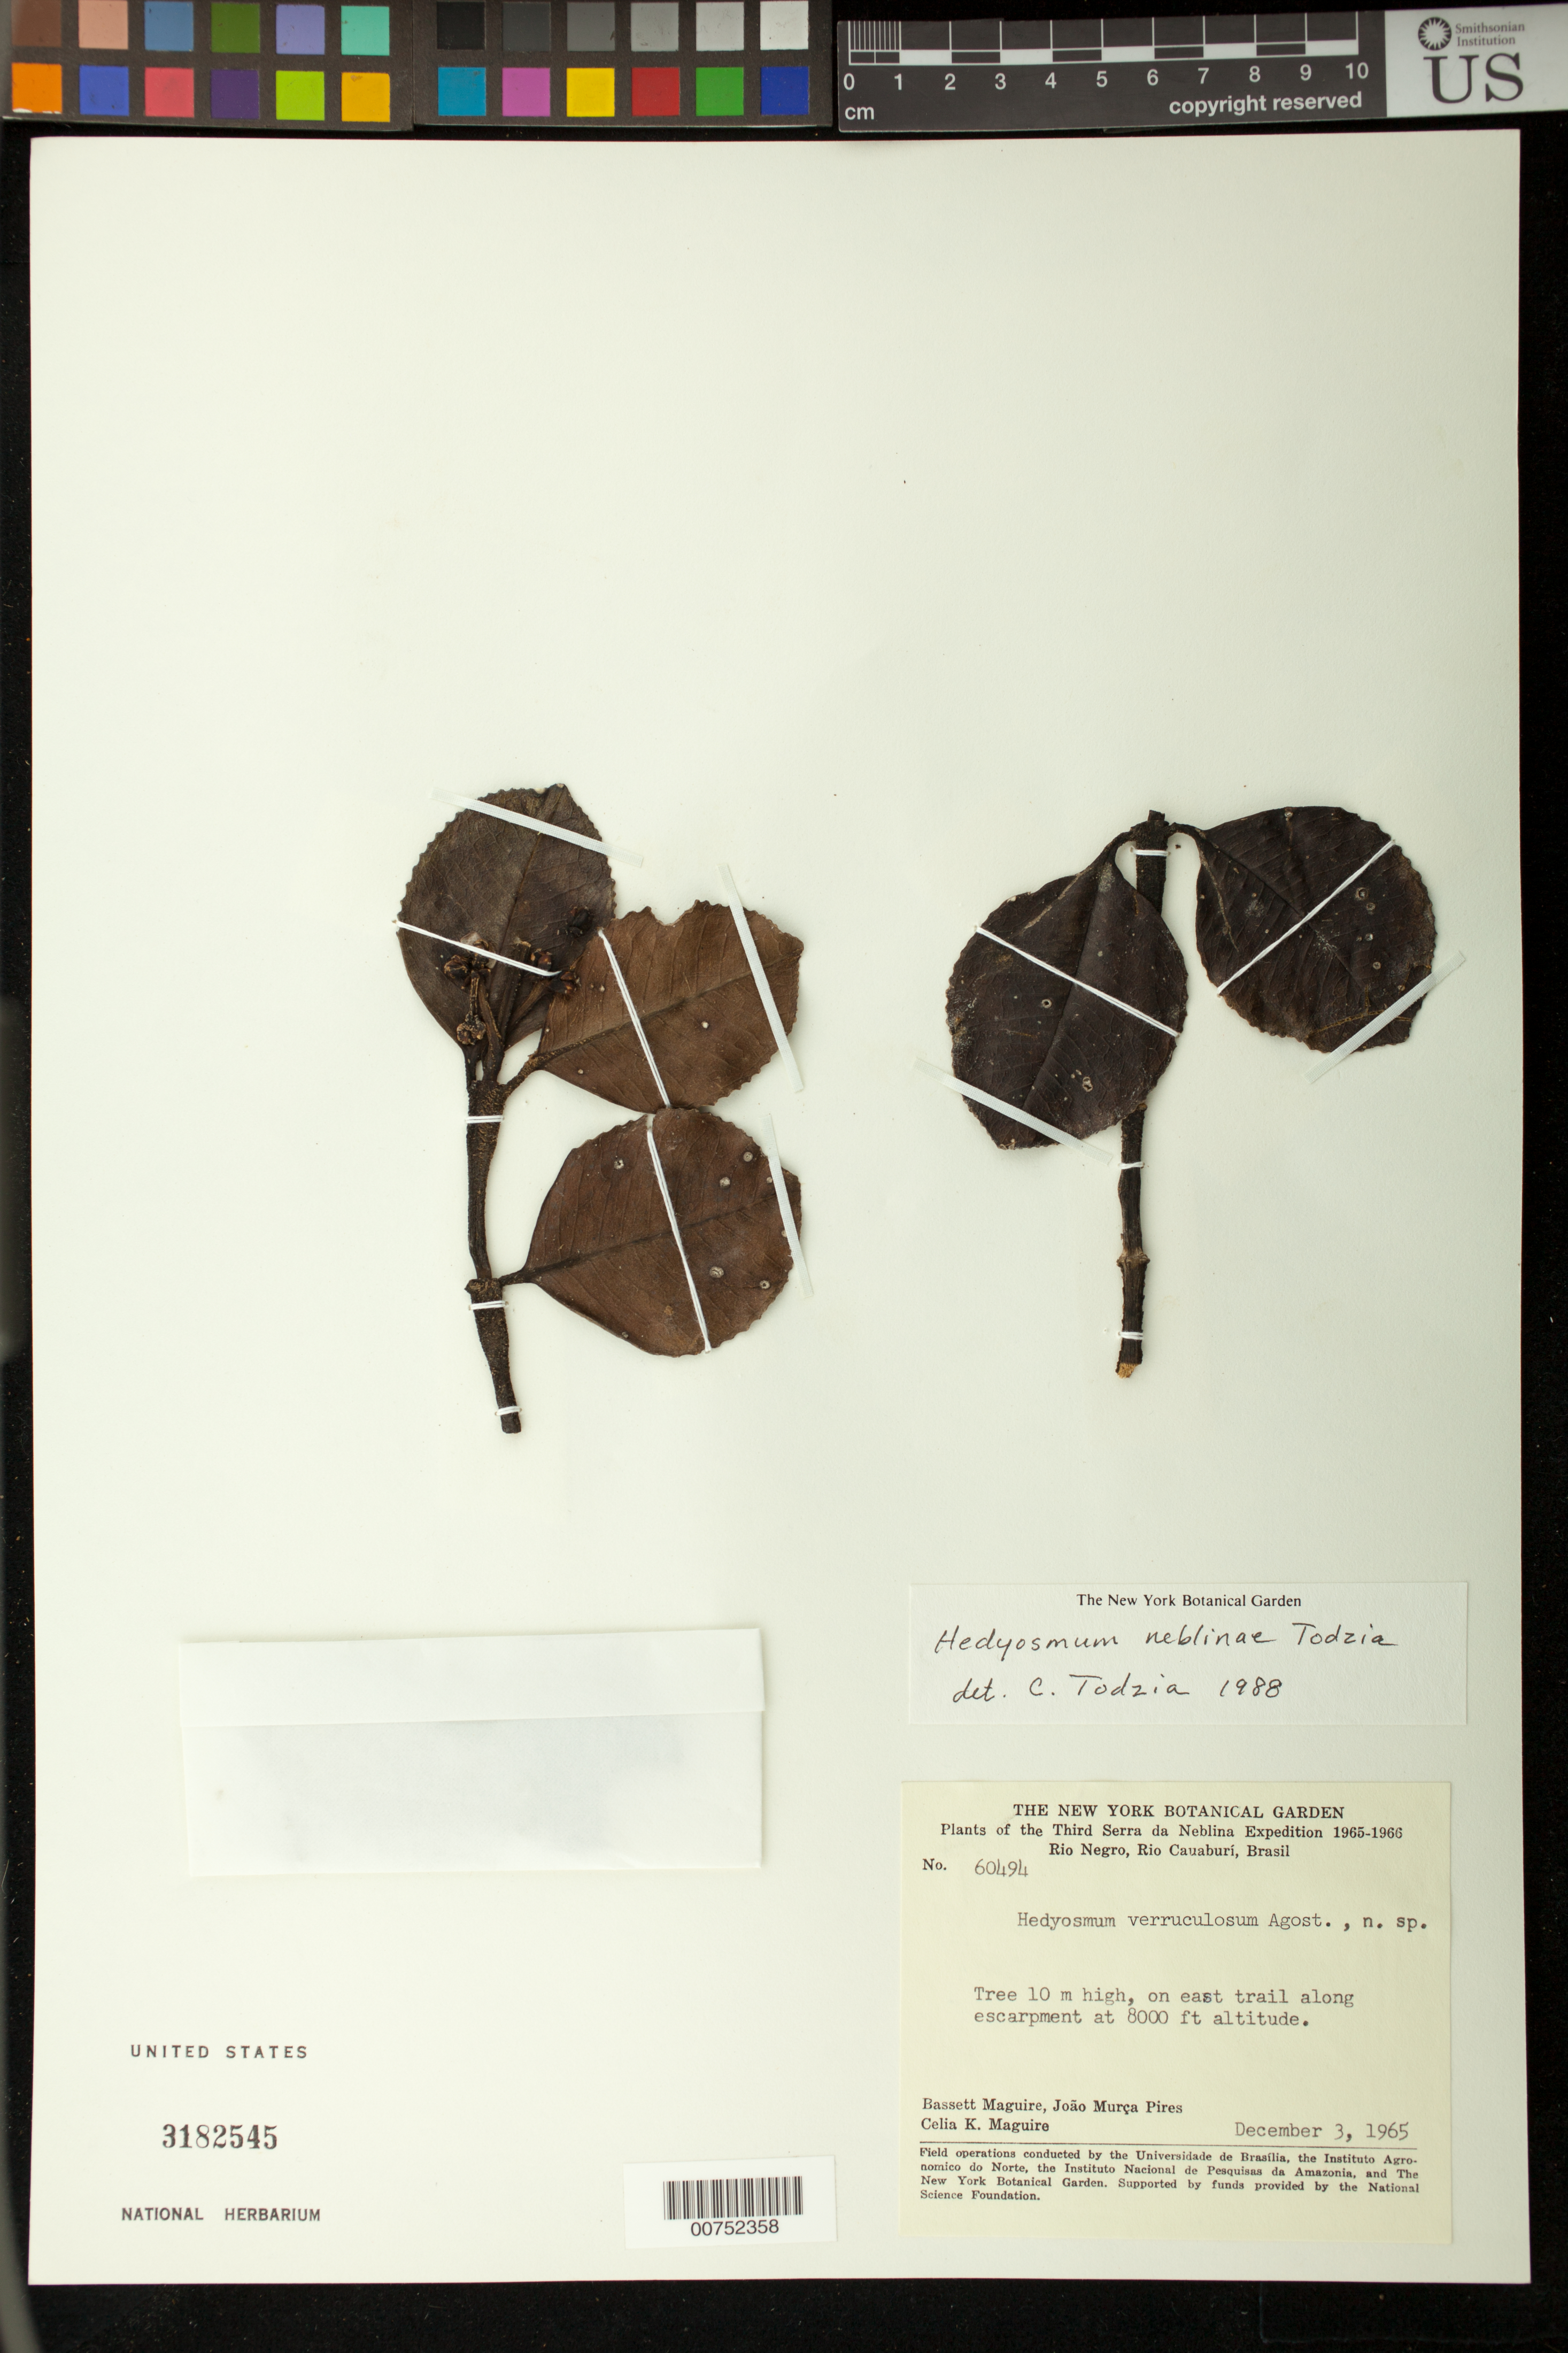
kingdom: Plantae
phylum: Tracheophyta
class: Magnoliopsida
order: Chloranthales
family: Chloranthaceae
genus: Hedyosmum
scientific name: Hedyosmum neblinae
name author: Todzia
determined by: Todzia, C. A., (TEX), University of Texas Austin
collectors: B. Maguire, J. M. Pires & C. K. Maguire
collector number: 60494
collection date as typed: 14-Oct-78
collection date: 1978-10-14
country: Brazil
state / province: Amazonas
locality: Serra da Neblina; Río Negro, Río Cauaburí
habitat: East trail along escarpment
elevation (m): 2438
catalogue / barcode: US 3182545